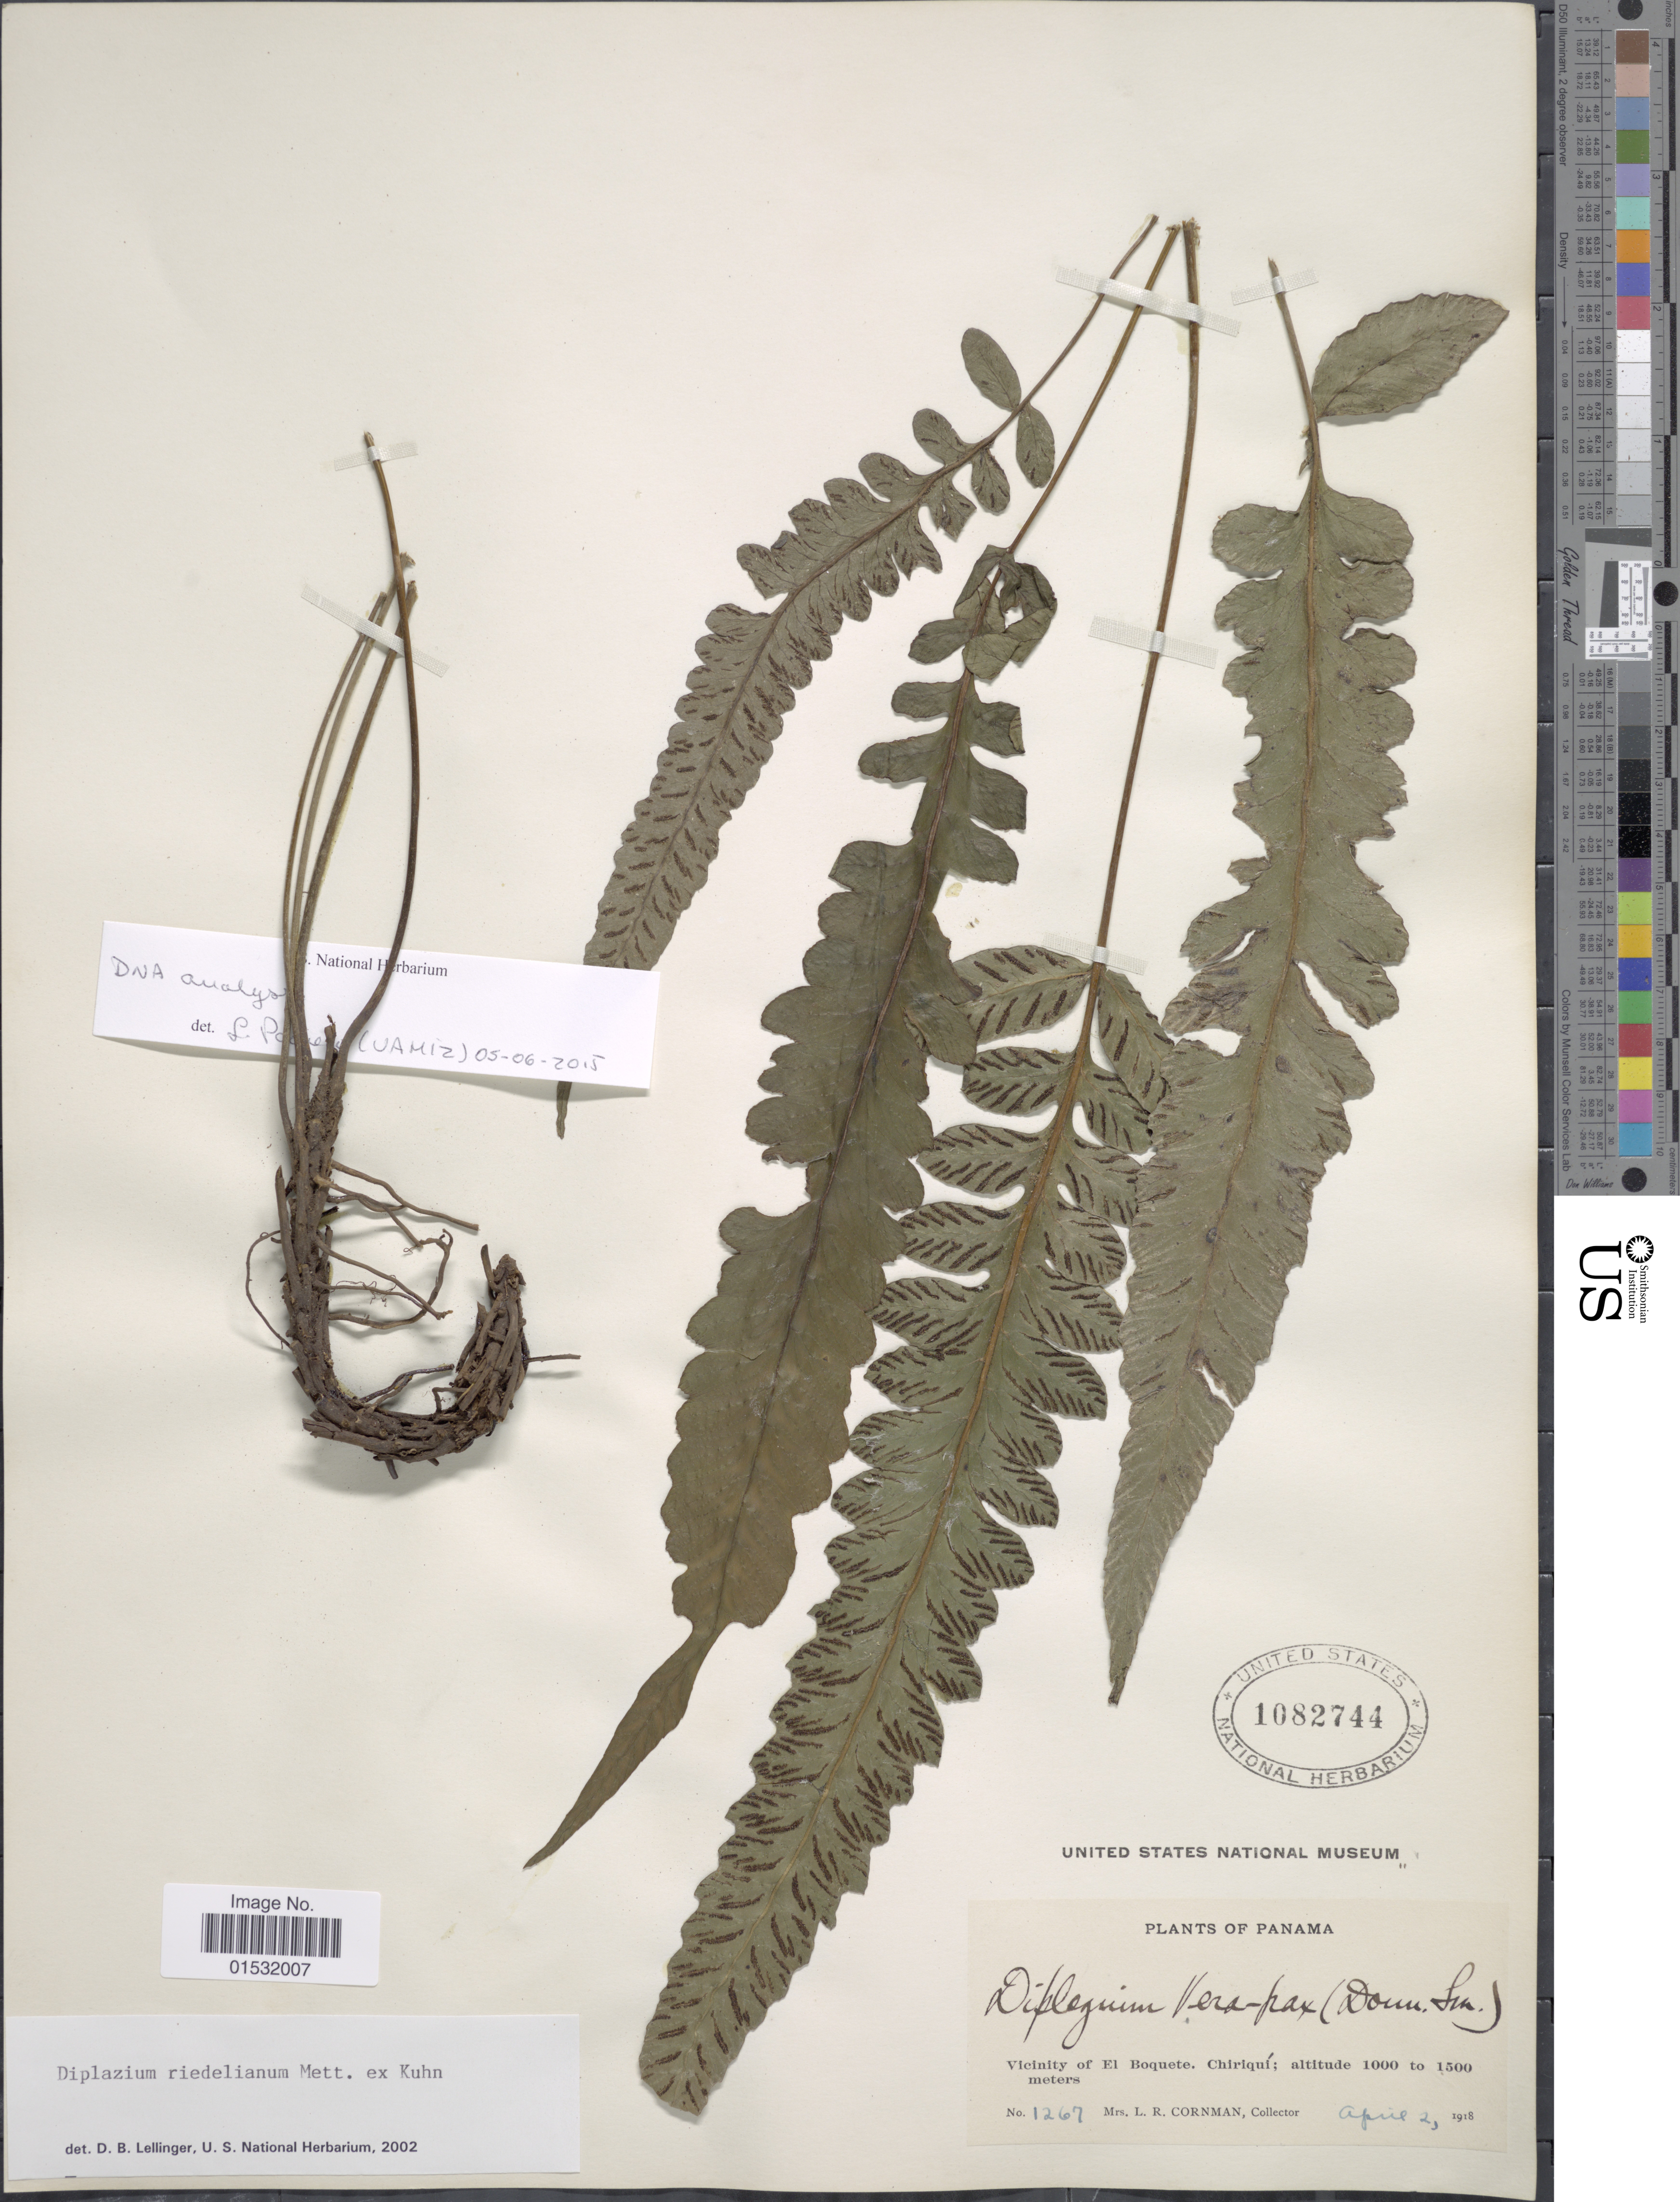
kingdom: Plantae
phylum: Tracheophyta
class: Polypodiopsida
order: Polypodiales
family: Athyriaceae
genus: Diplazium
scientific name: Diplazium riedelianum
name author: Kunth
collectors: L. Cornman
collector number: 1267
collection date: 1918-04-02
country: Panama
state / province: Chiriqui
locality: Vicinity of El Boquete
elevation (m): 1000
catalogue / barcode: US 1082744